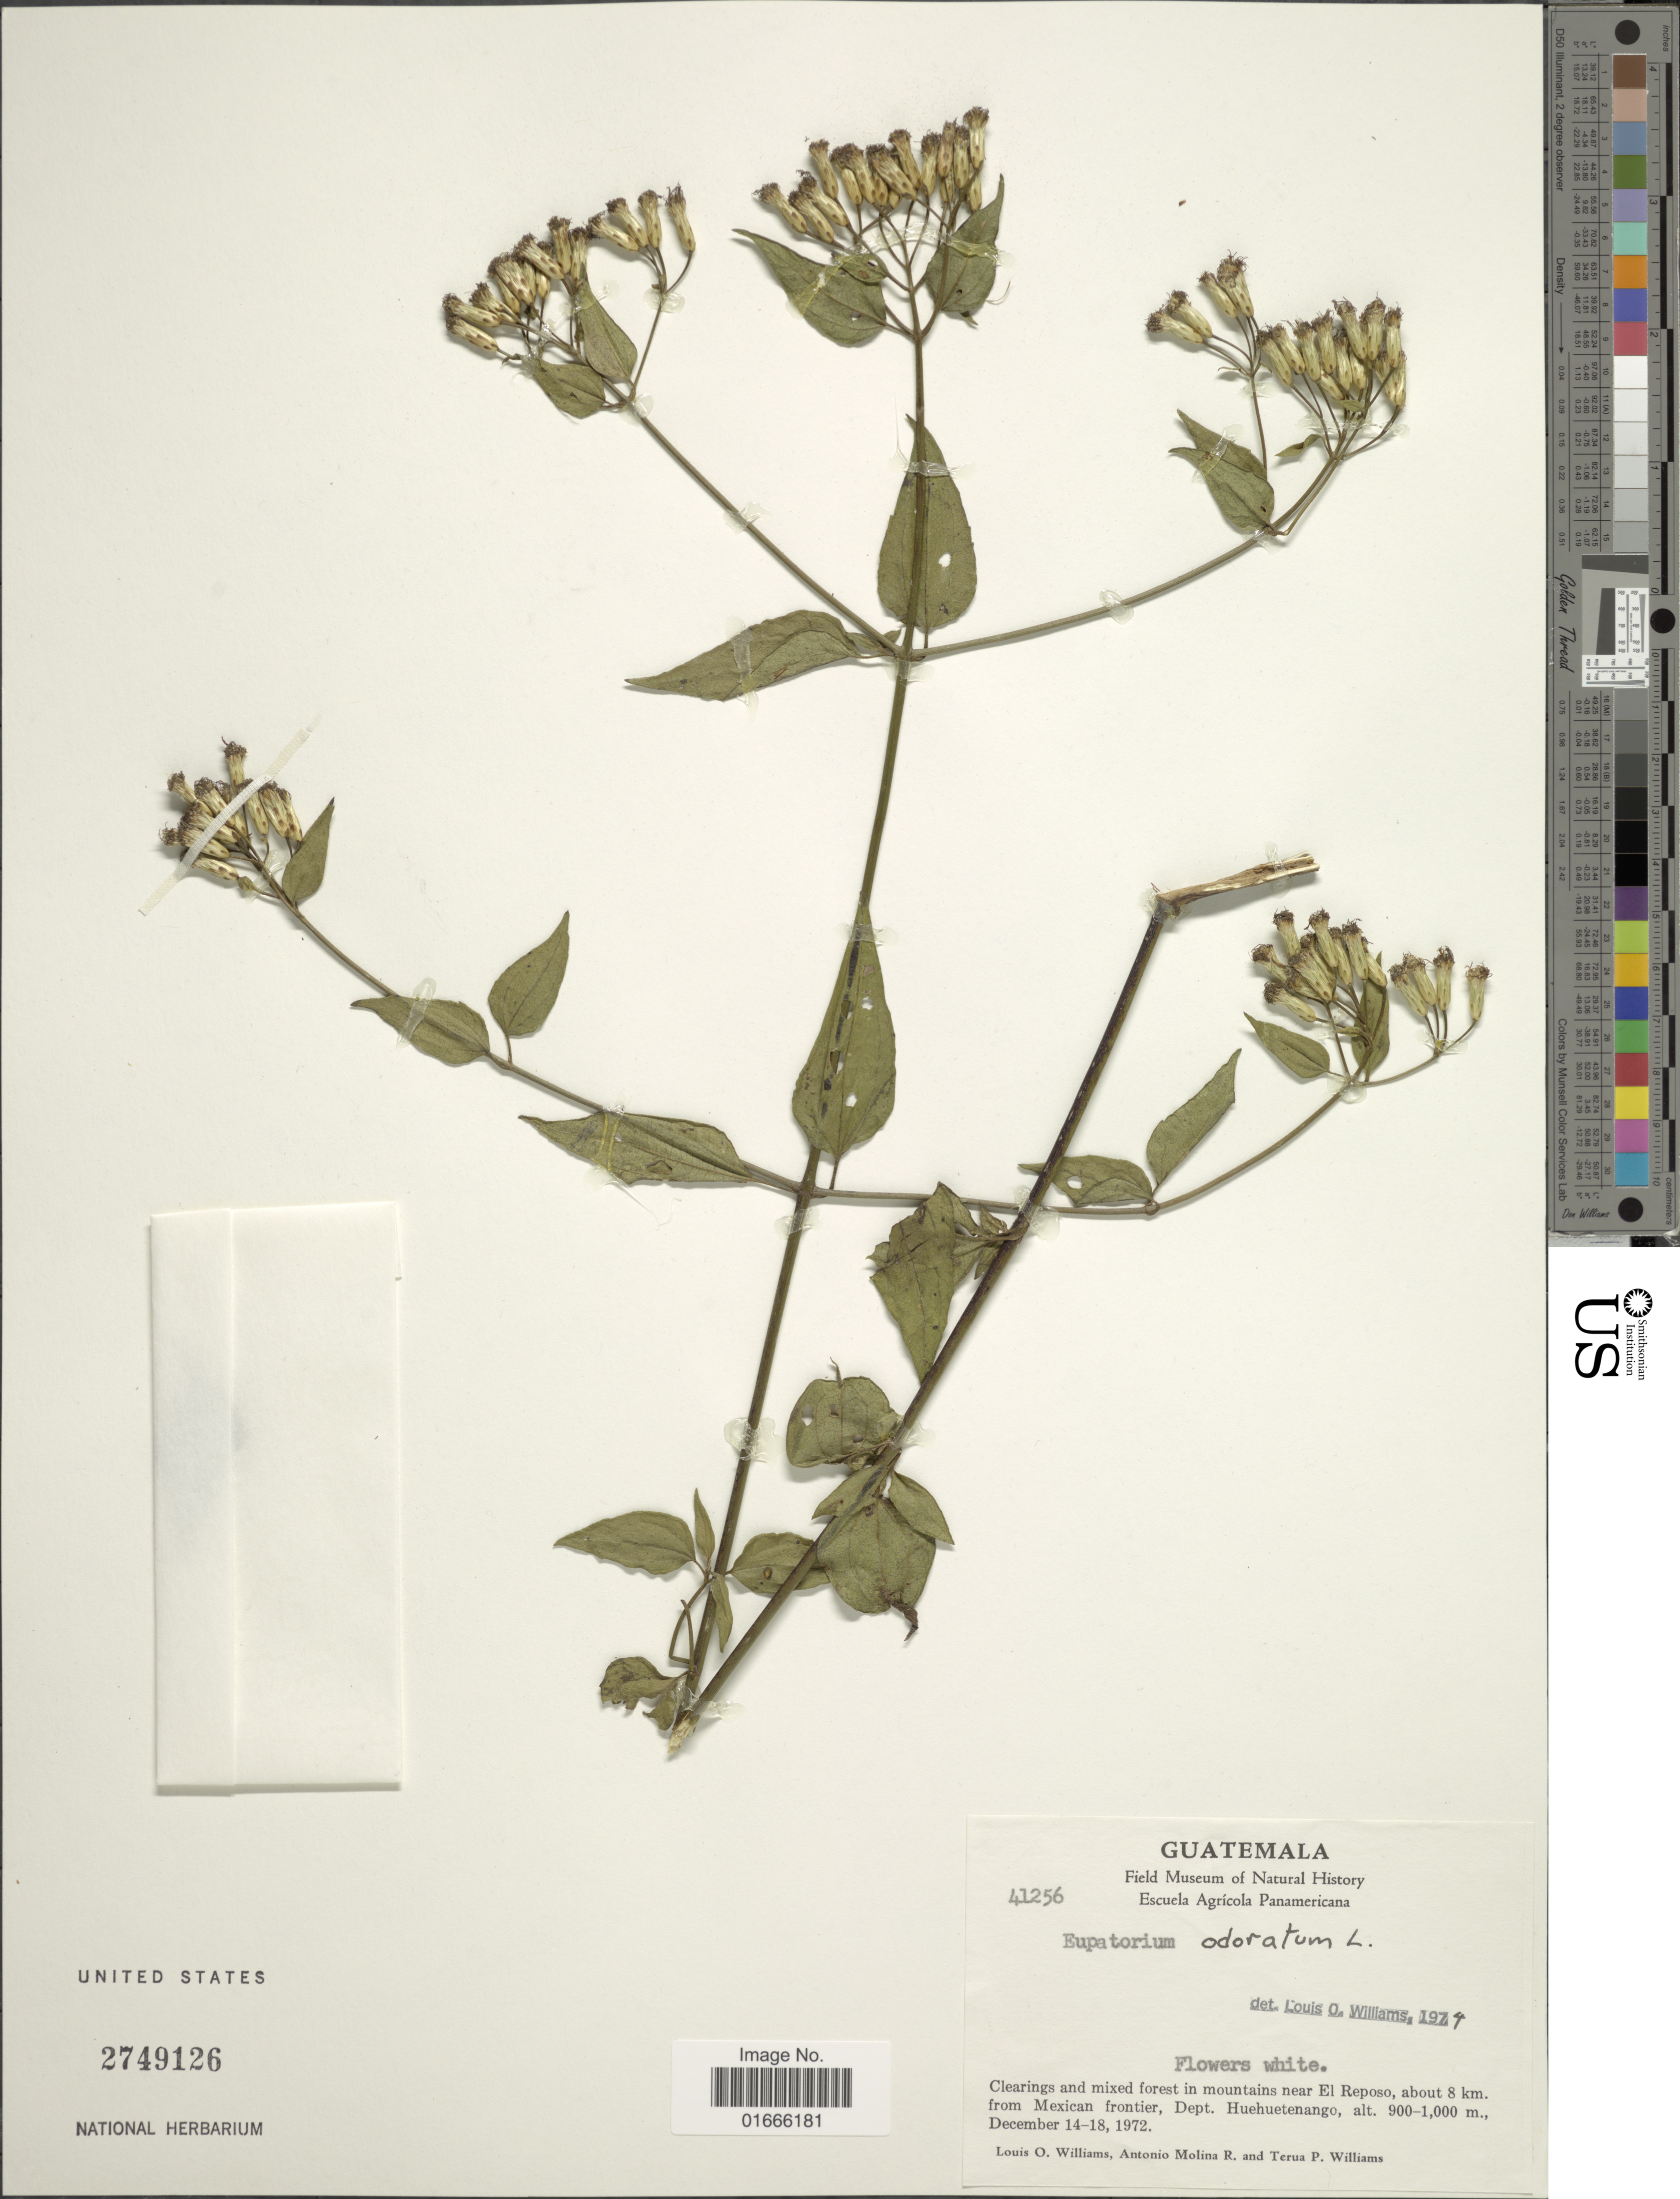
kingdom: Plantae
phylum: Tracheophyta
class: Magnoliopsida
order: Asterales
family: Asteraceae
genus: Chromolaena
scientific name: Chromolaena odorata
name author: (L.) R.M. King & H. Rob.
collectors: L. O. Williams, A. Molina R. & T. P. Williams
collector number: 41256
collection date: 1972-12-14/1972-12-18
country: Guatemala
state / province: Huehuetenango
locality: Clearing and Mixed forest in mountain near El Reposo, about 8 km from Mexican frontier, Dept. Huehuetenango.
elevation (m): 900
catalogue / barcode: US 2749126